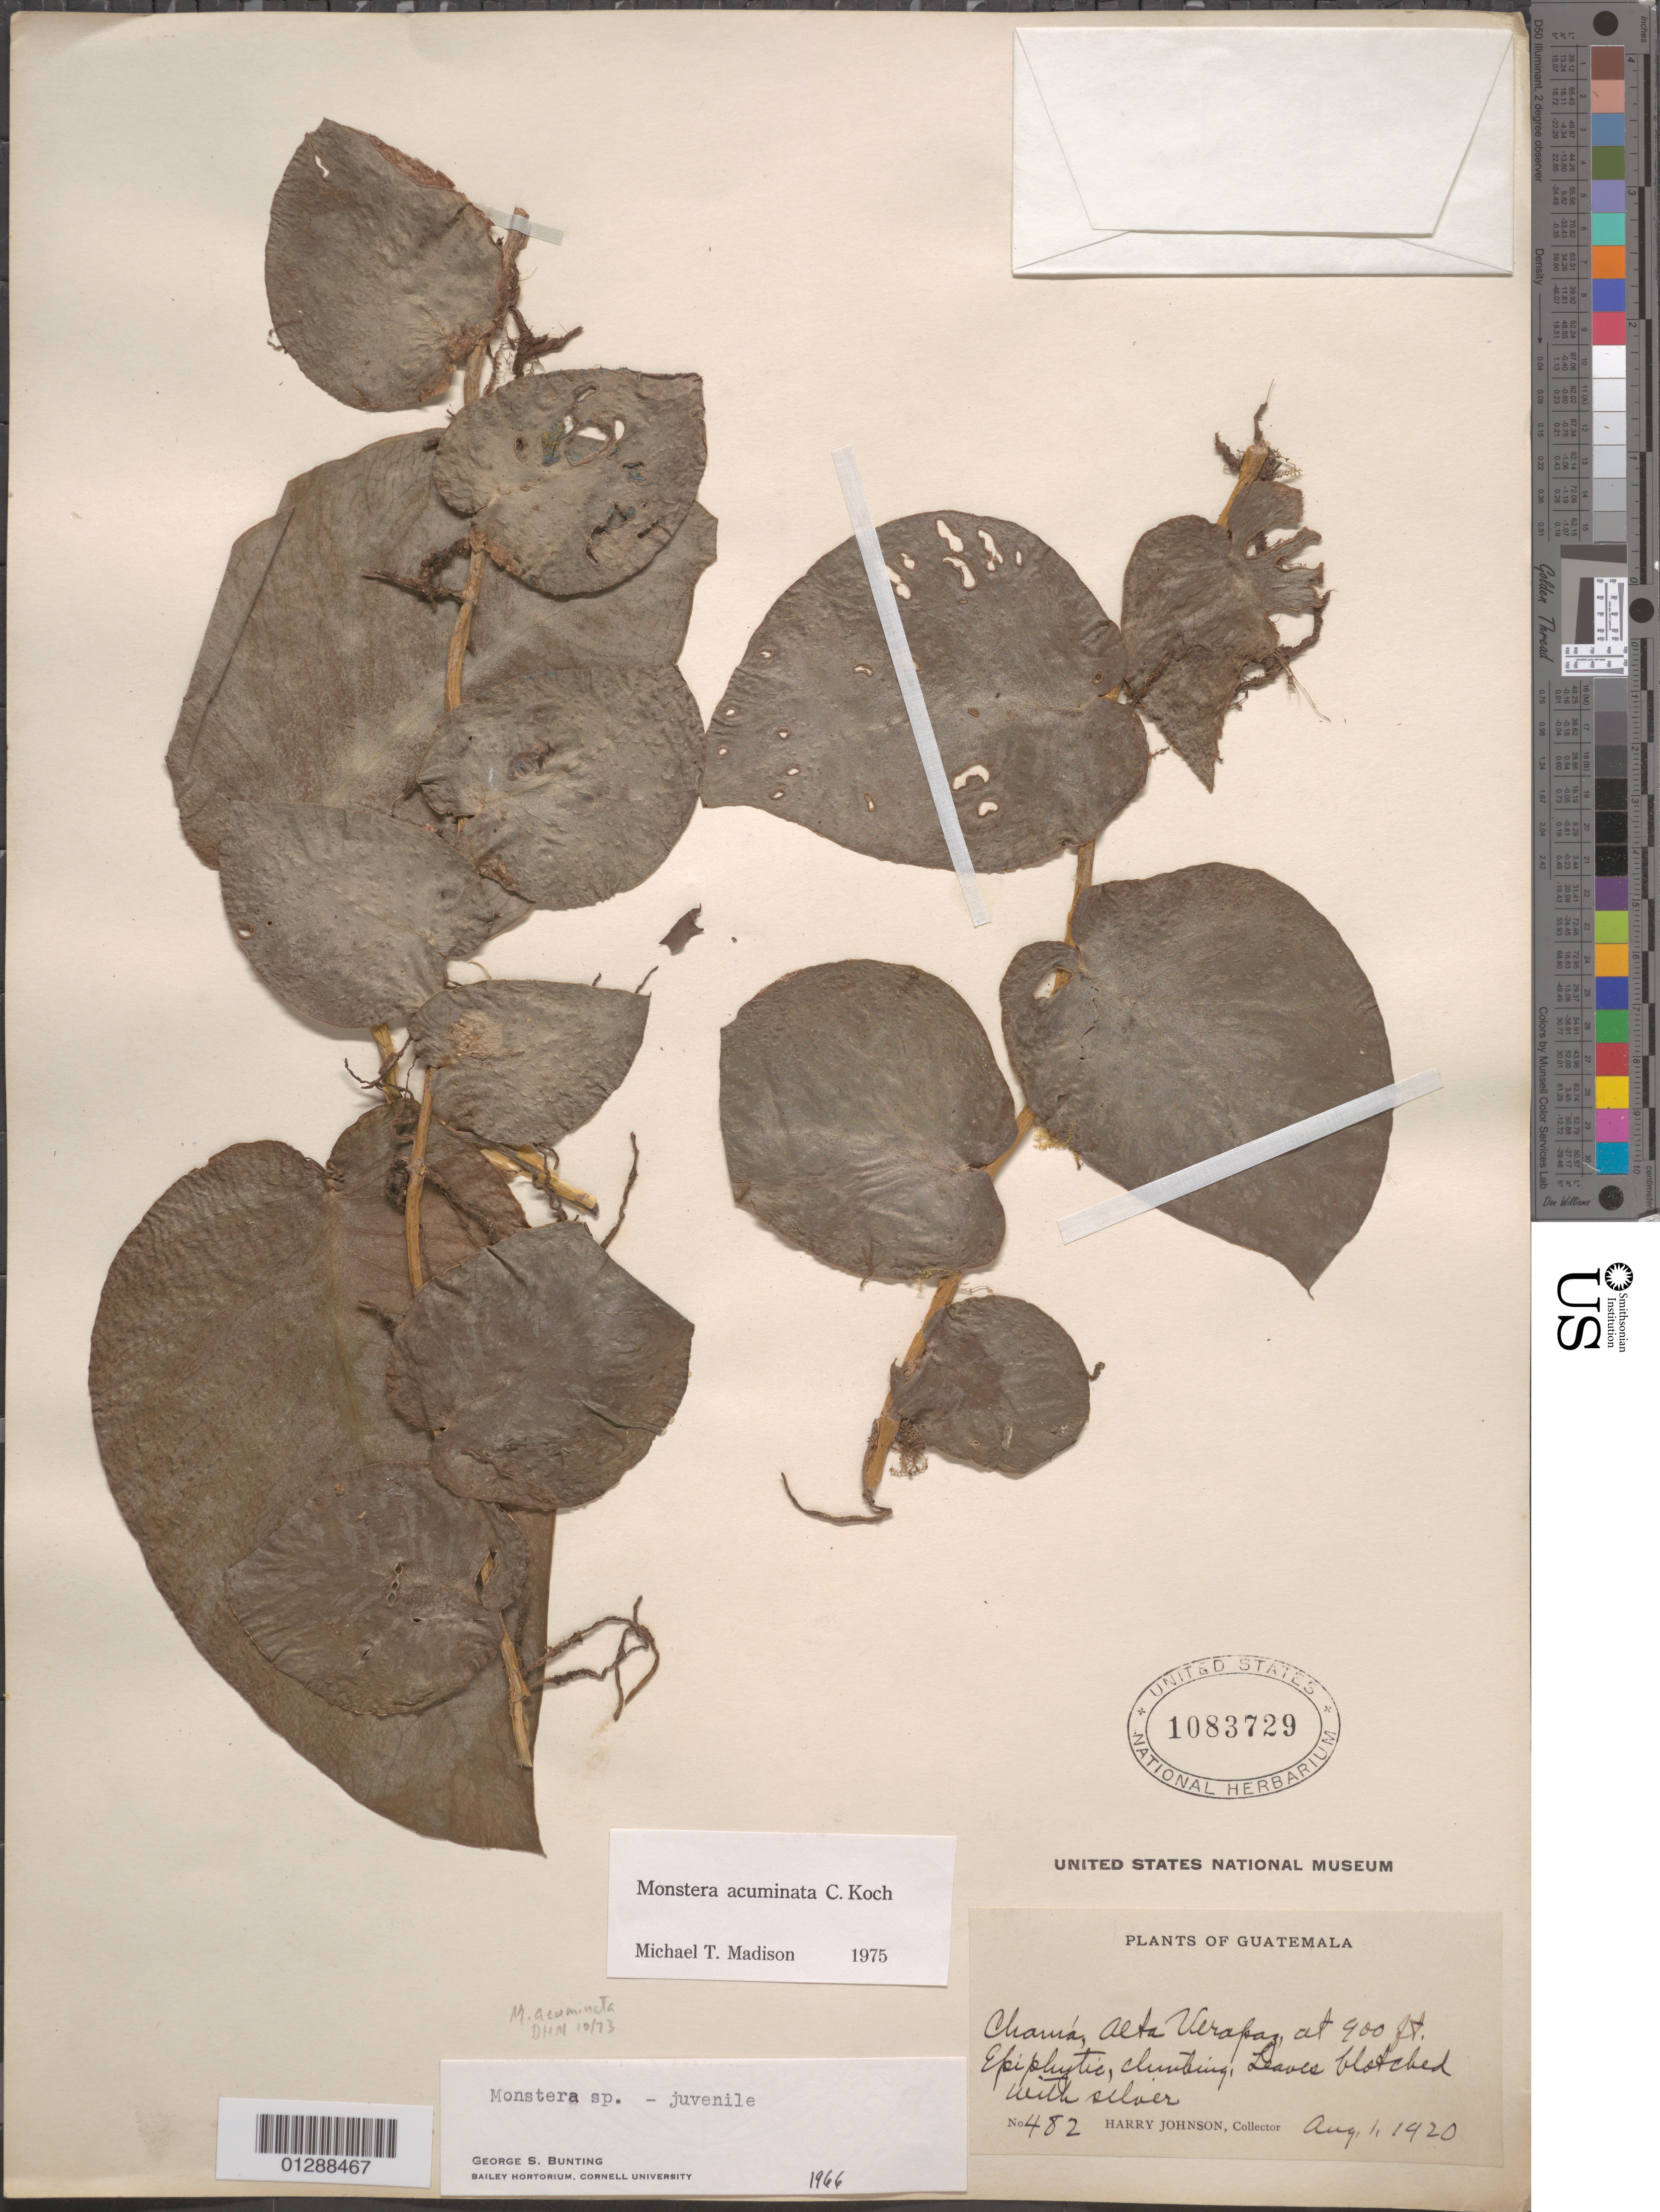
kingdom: Plantae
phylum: Tracheophyta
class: Liliopsida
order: Alismatales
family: Araceae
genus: Monstera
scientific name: Monstera acuminata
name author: K. Koch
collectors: H. Johnson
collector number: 482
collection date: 1920-08-01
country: Guatemala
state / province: Alta Verapaz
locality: Chamá.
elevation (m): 274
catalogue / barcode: US 1083729